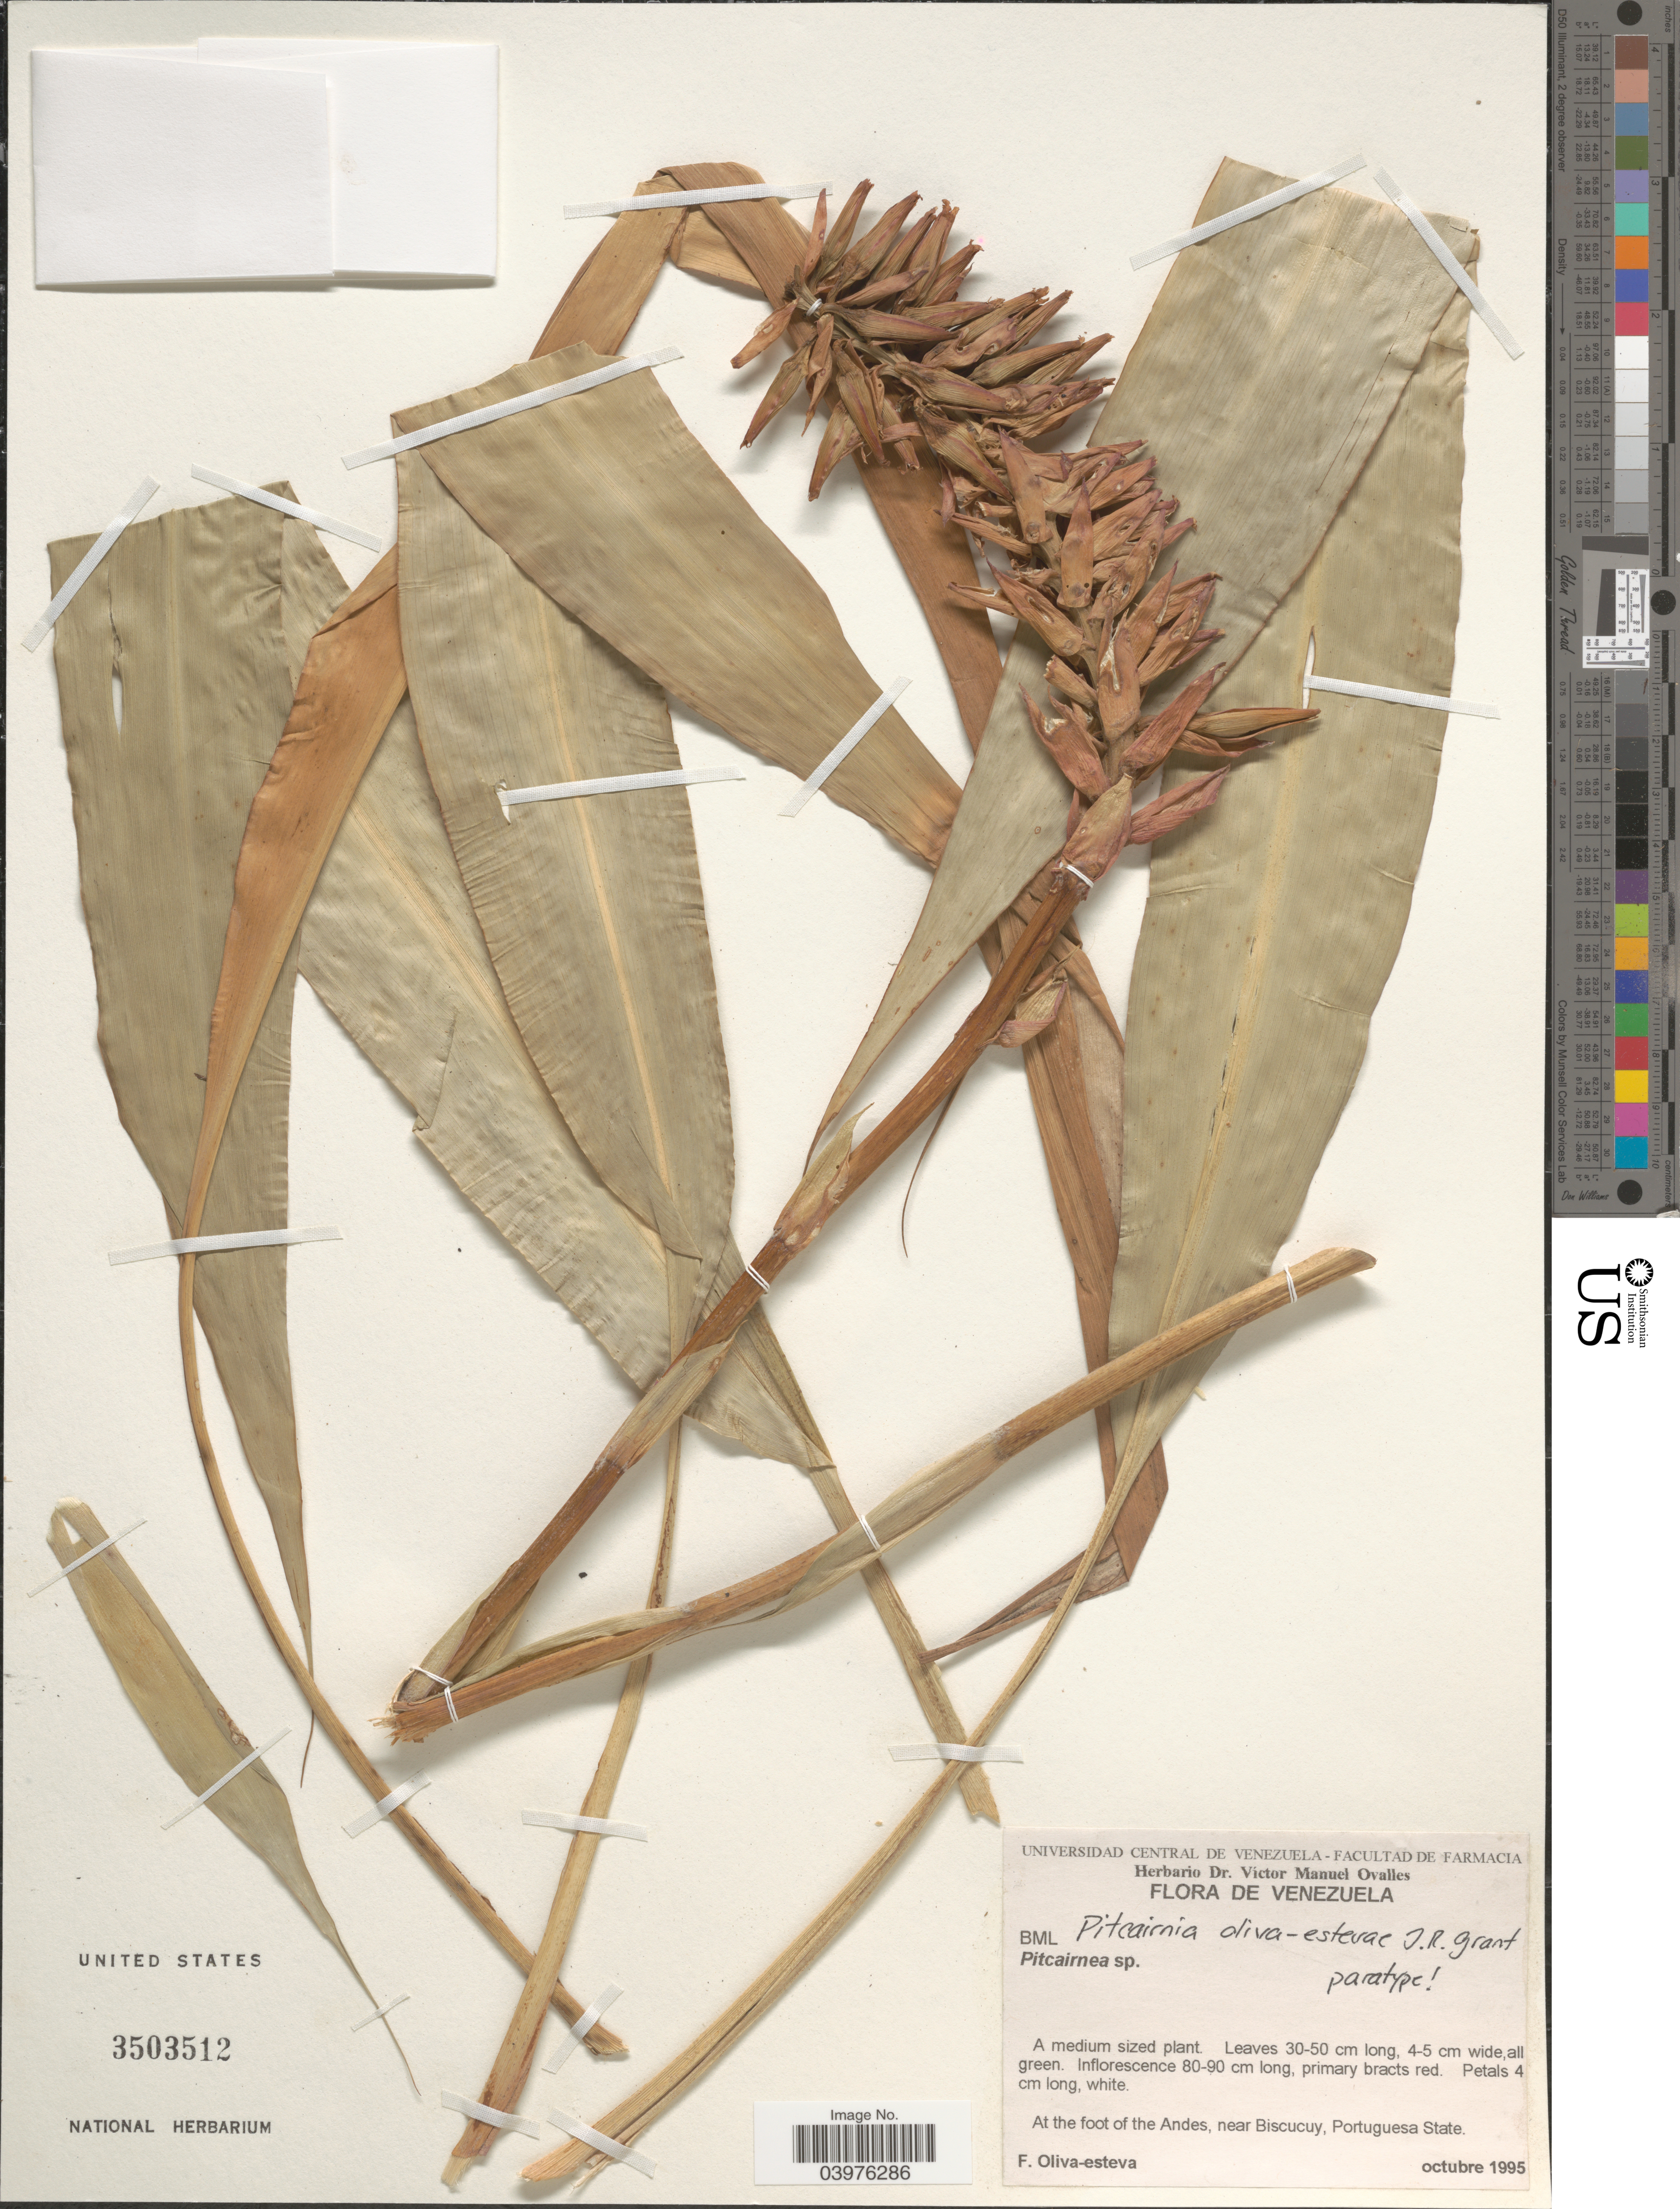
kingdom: Plantae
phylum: Tracheophyta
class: Liliopsida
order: Poales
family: Bromeliaceae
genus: Pitcairnia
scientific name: Pitcairnia oliva-estevae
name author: J.R. Grant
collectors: F. Oliva-Esteva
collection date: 1995-11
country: Venezuela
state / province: Portuguesa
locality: At the foot of the Andes, near Biscucuy.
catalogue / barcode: US 3503512